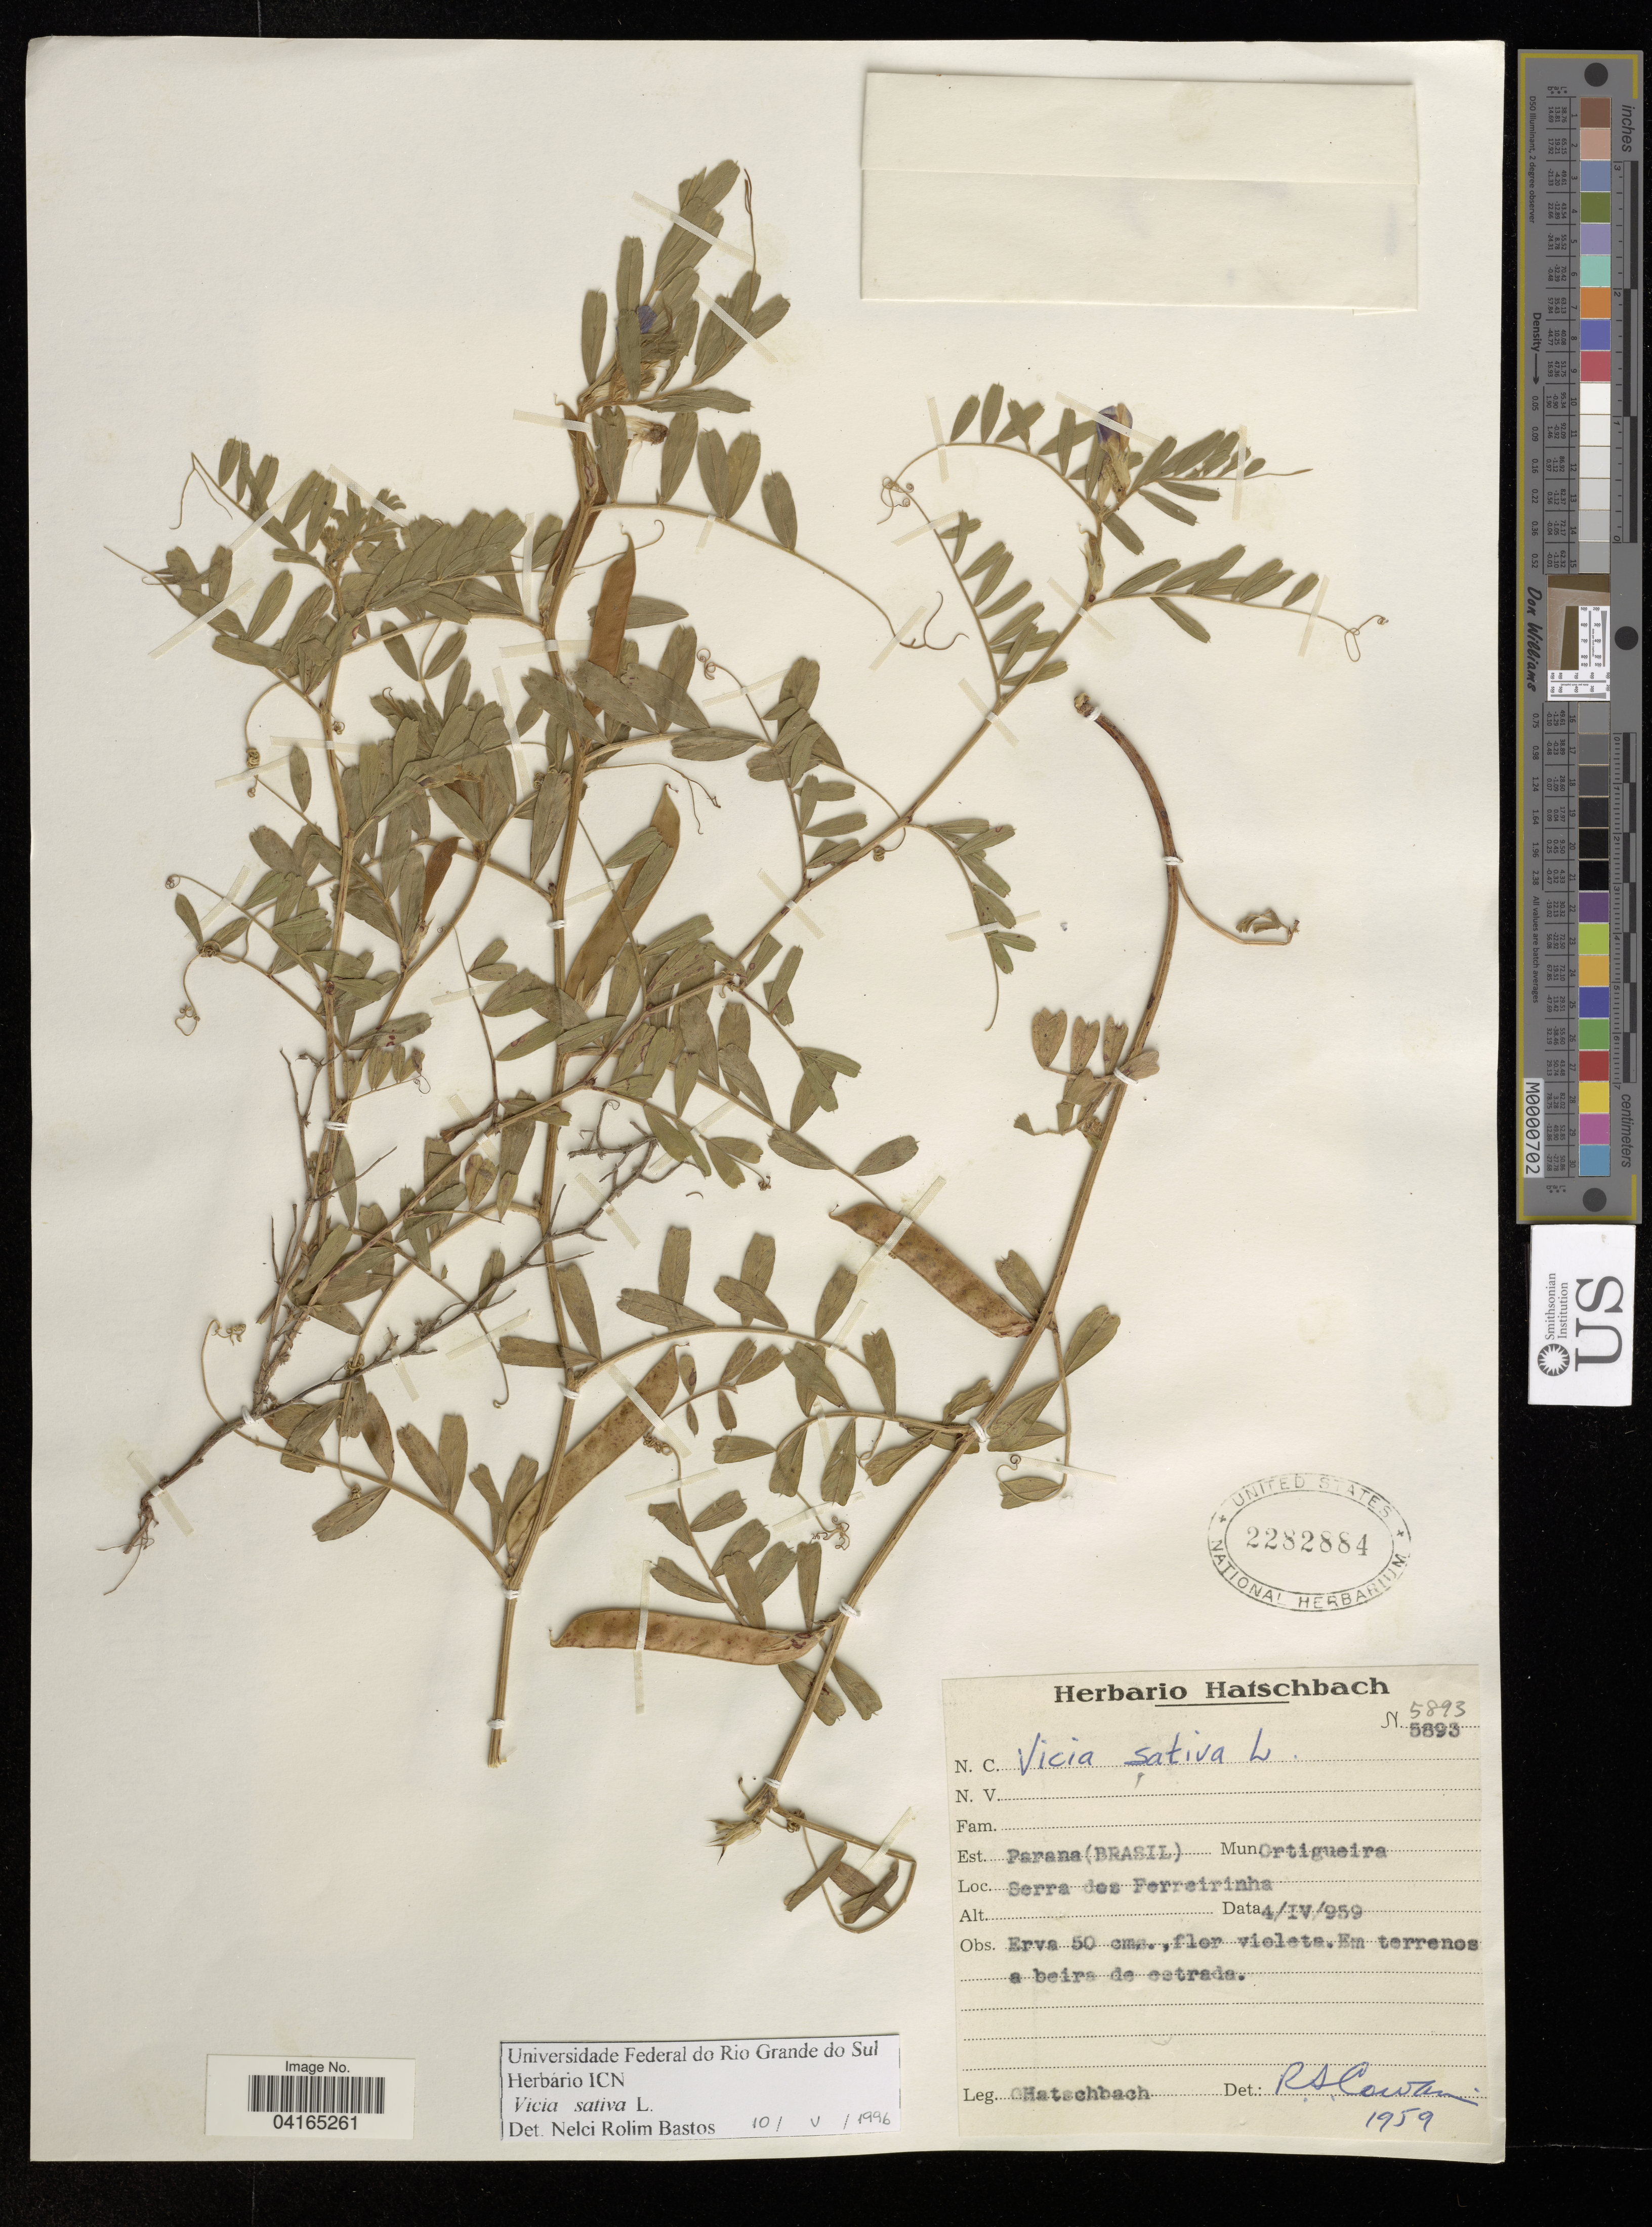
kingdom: Plantae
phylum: Tracheophyta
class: Magnoliopsida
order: Fabales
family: Fabaceae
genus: Vicia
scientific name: Vicia sativa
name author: L.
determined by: Hechenleitner, Paulina, RBG Edinburgh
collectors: C. Hatschbach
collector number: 5893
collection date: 1959-04-04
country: Brazil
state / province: Paraná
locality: Mun. Ortigueira. Serra des Ferreirinha.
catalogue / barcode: US 2282884